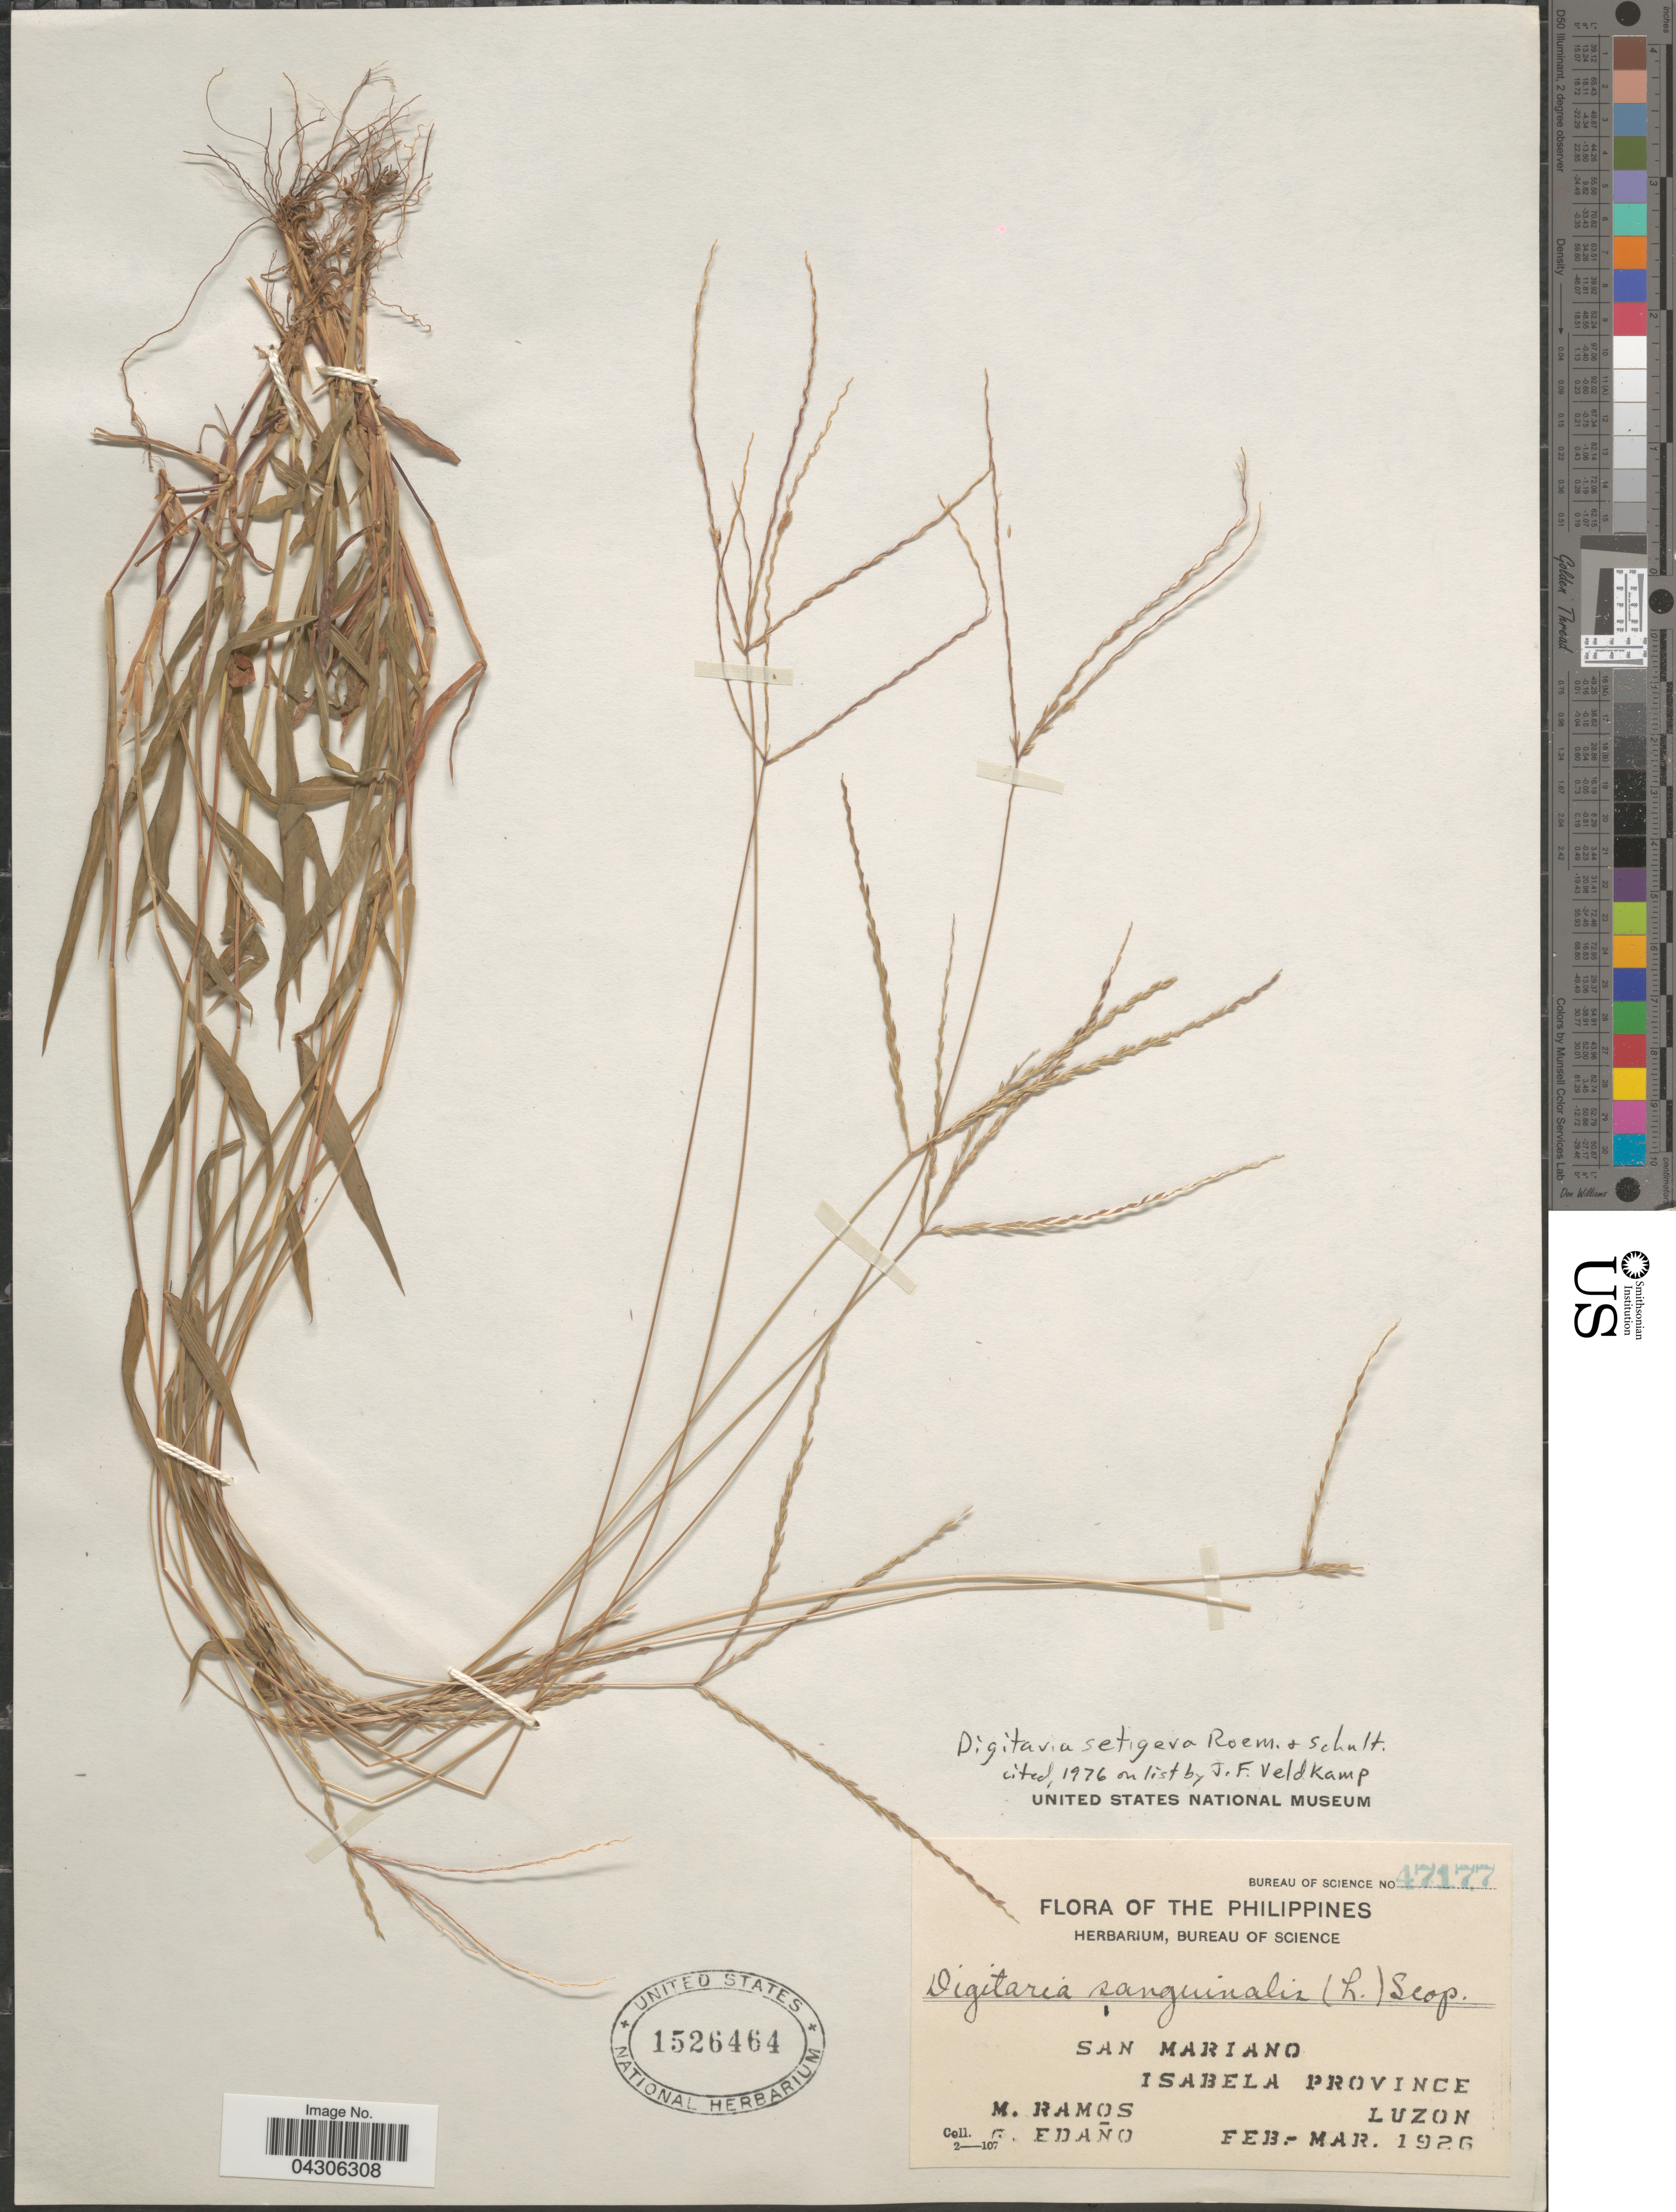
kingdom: Plantae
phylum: Tracheophyta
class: Liliopsida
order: Poales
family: Poaceae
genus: Digitaria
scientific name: Digitaria setigera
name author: Roth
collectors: M. Ramos & G. Edaño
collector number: Bureau of Science 47177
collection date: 1926-02/1926-03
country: Philippines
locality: San Mariano. Isabela Province. Luzon.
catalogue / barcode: US 1526464